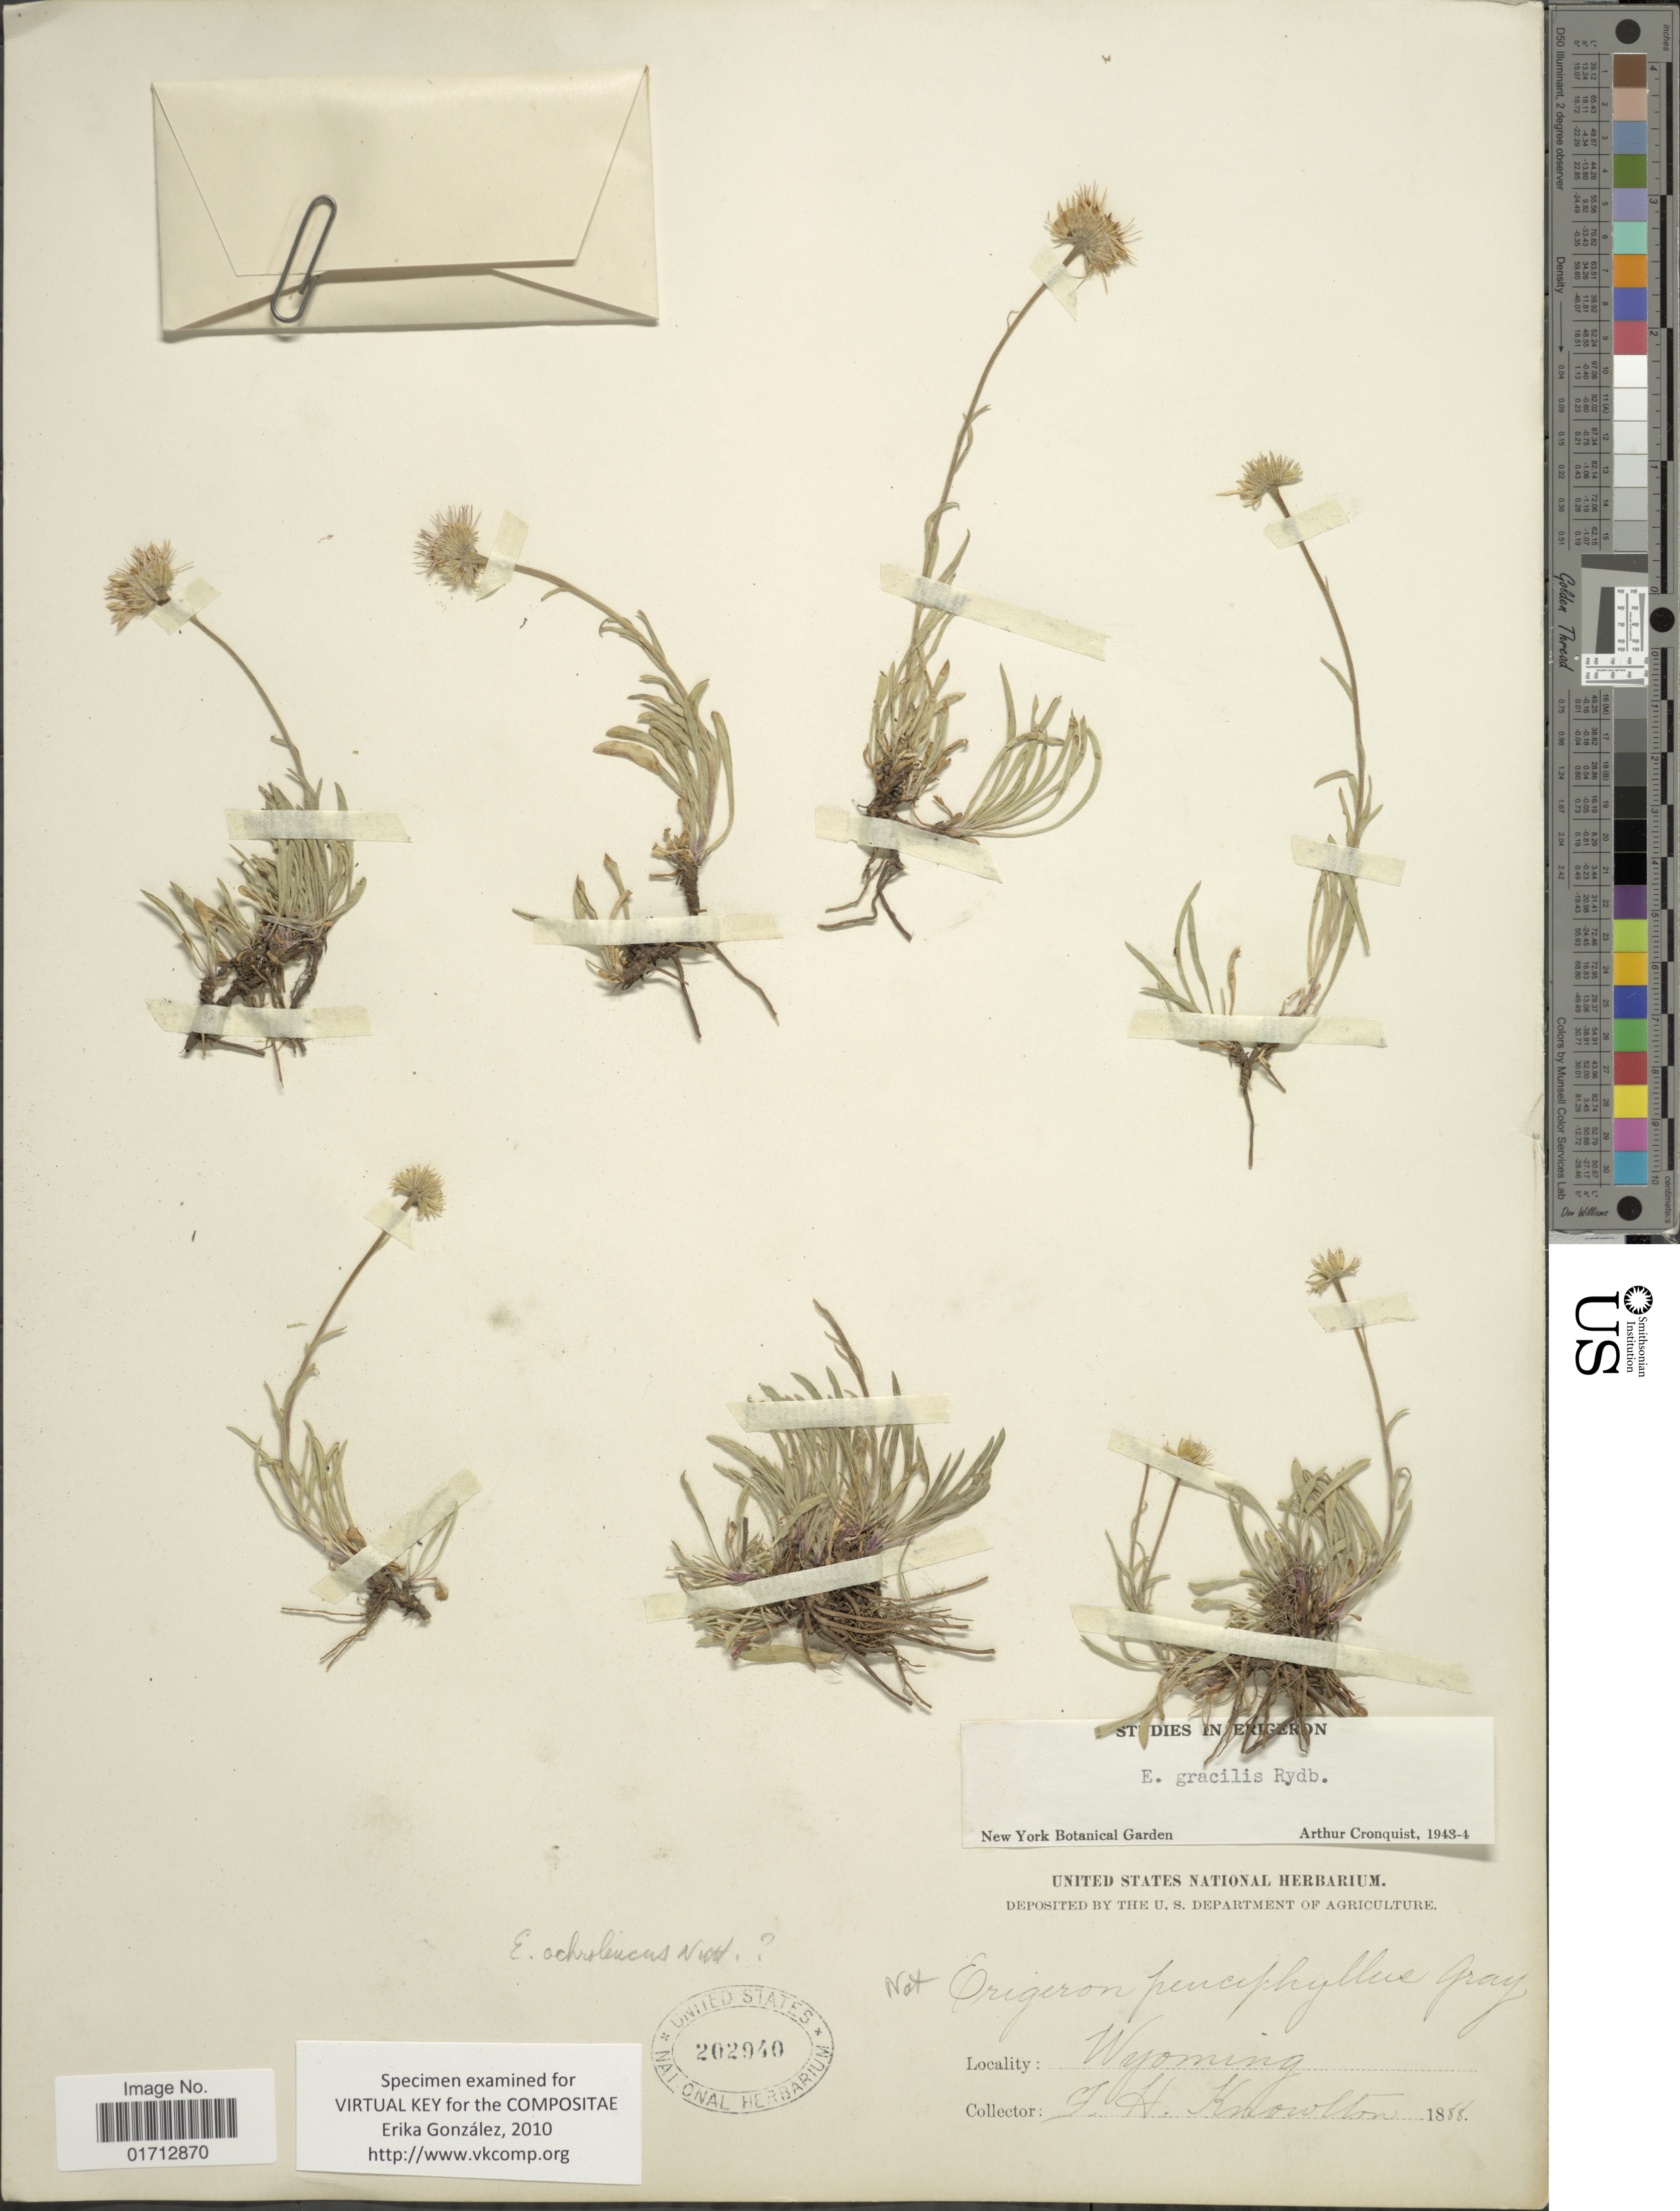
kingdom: Plantae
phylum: Tracheophyta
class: Magnoliopsida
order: Asterales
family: Asteraceae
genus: Erigeron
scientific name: Erigeron gracilis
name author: Rydb.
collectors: F. H. Knowlton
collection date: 1888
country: United States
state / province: Wyoming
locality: Wyoming.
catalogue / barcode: US 202940